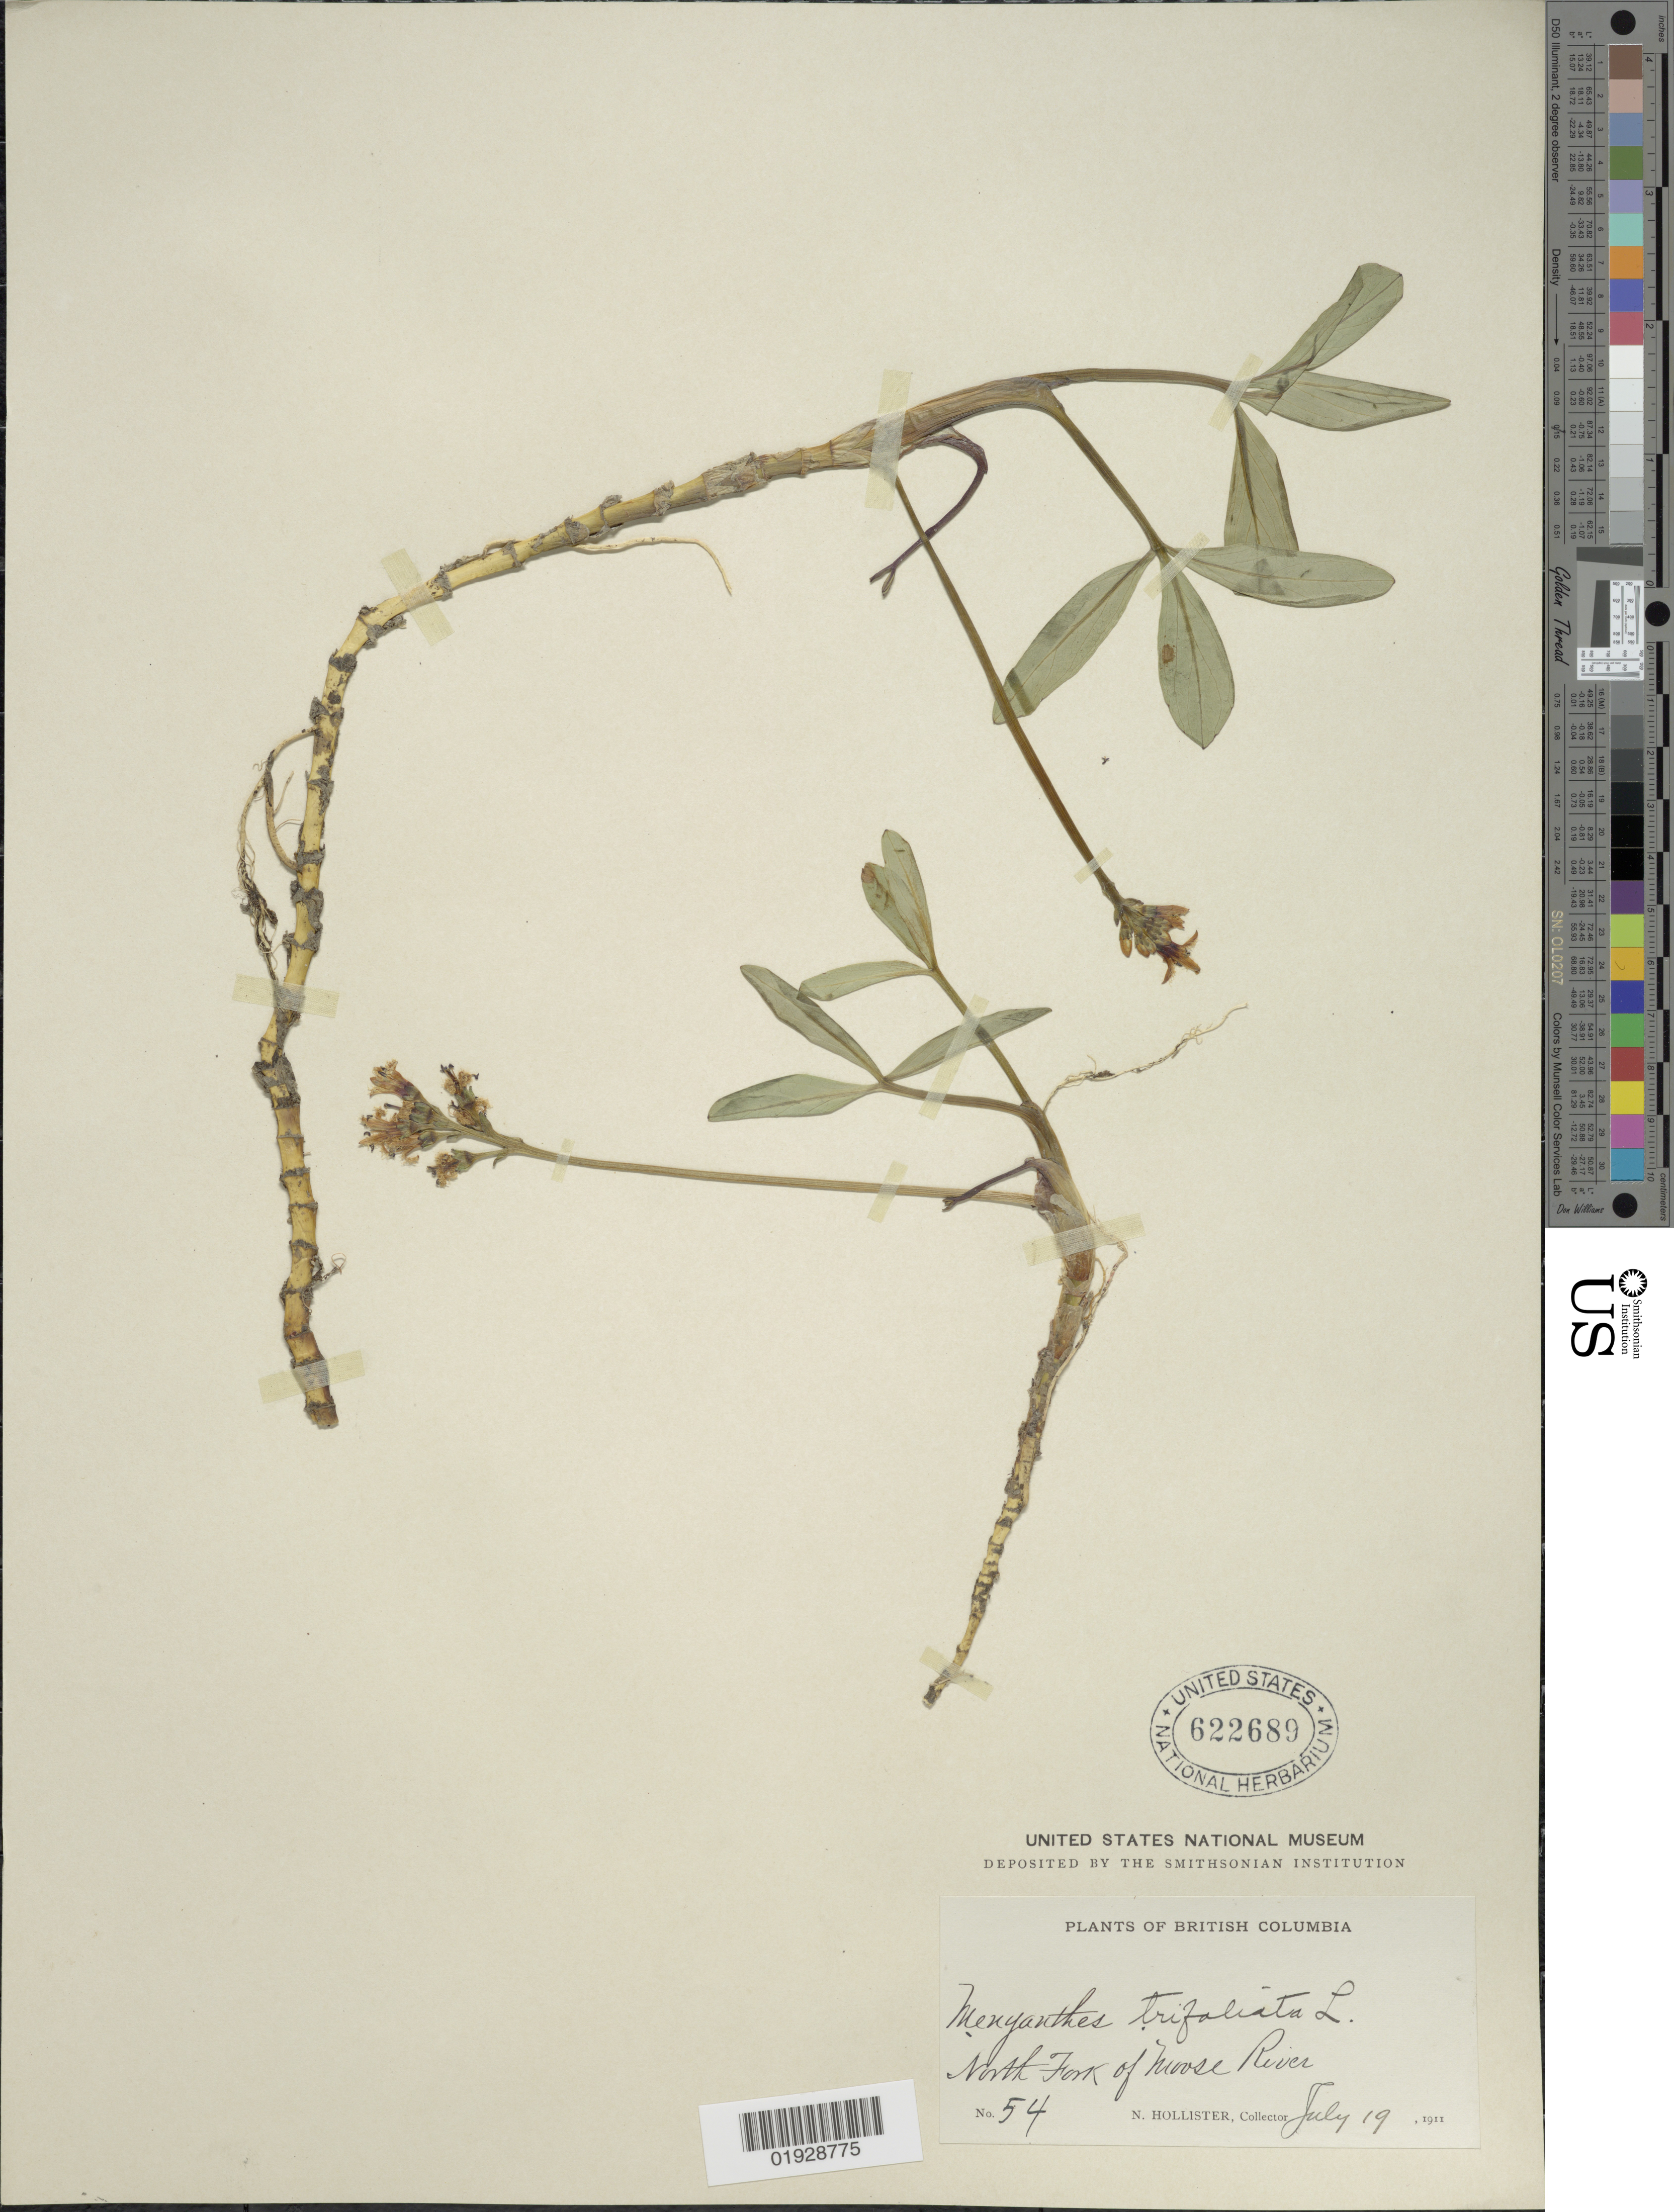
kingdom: Plantae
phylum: Tracheophyta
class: Magnoliopsida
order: Asterales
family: Menyanthaceae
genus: Menyanthes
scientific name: Menyanthes trifoliata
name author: L.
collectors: N. Hollister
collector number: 54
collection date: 1911-07-19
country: Canada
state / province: British Columbia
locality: North Fork of Moose River.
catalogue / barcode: US 622689